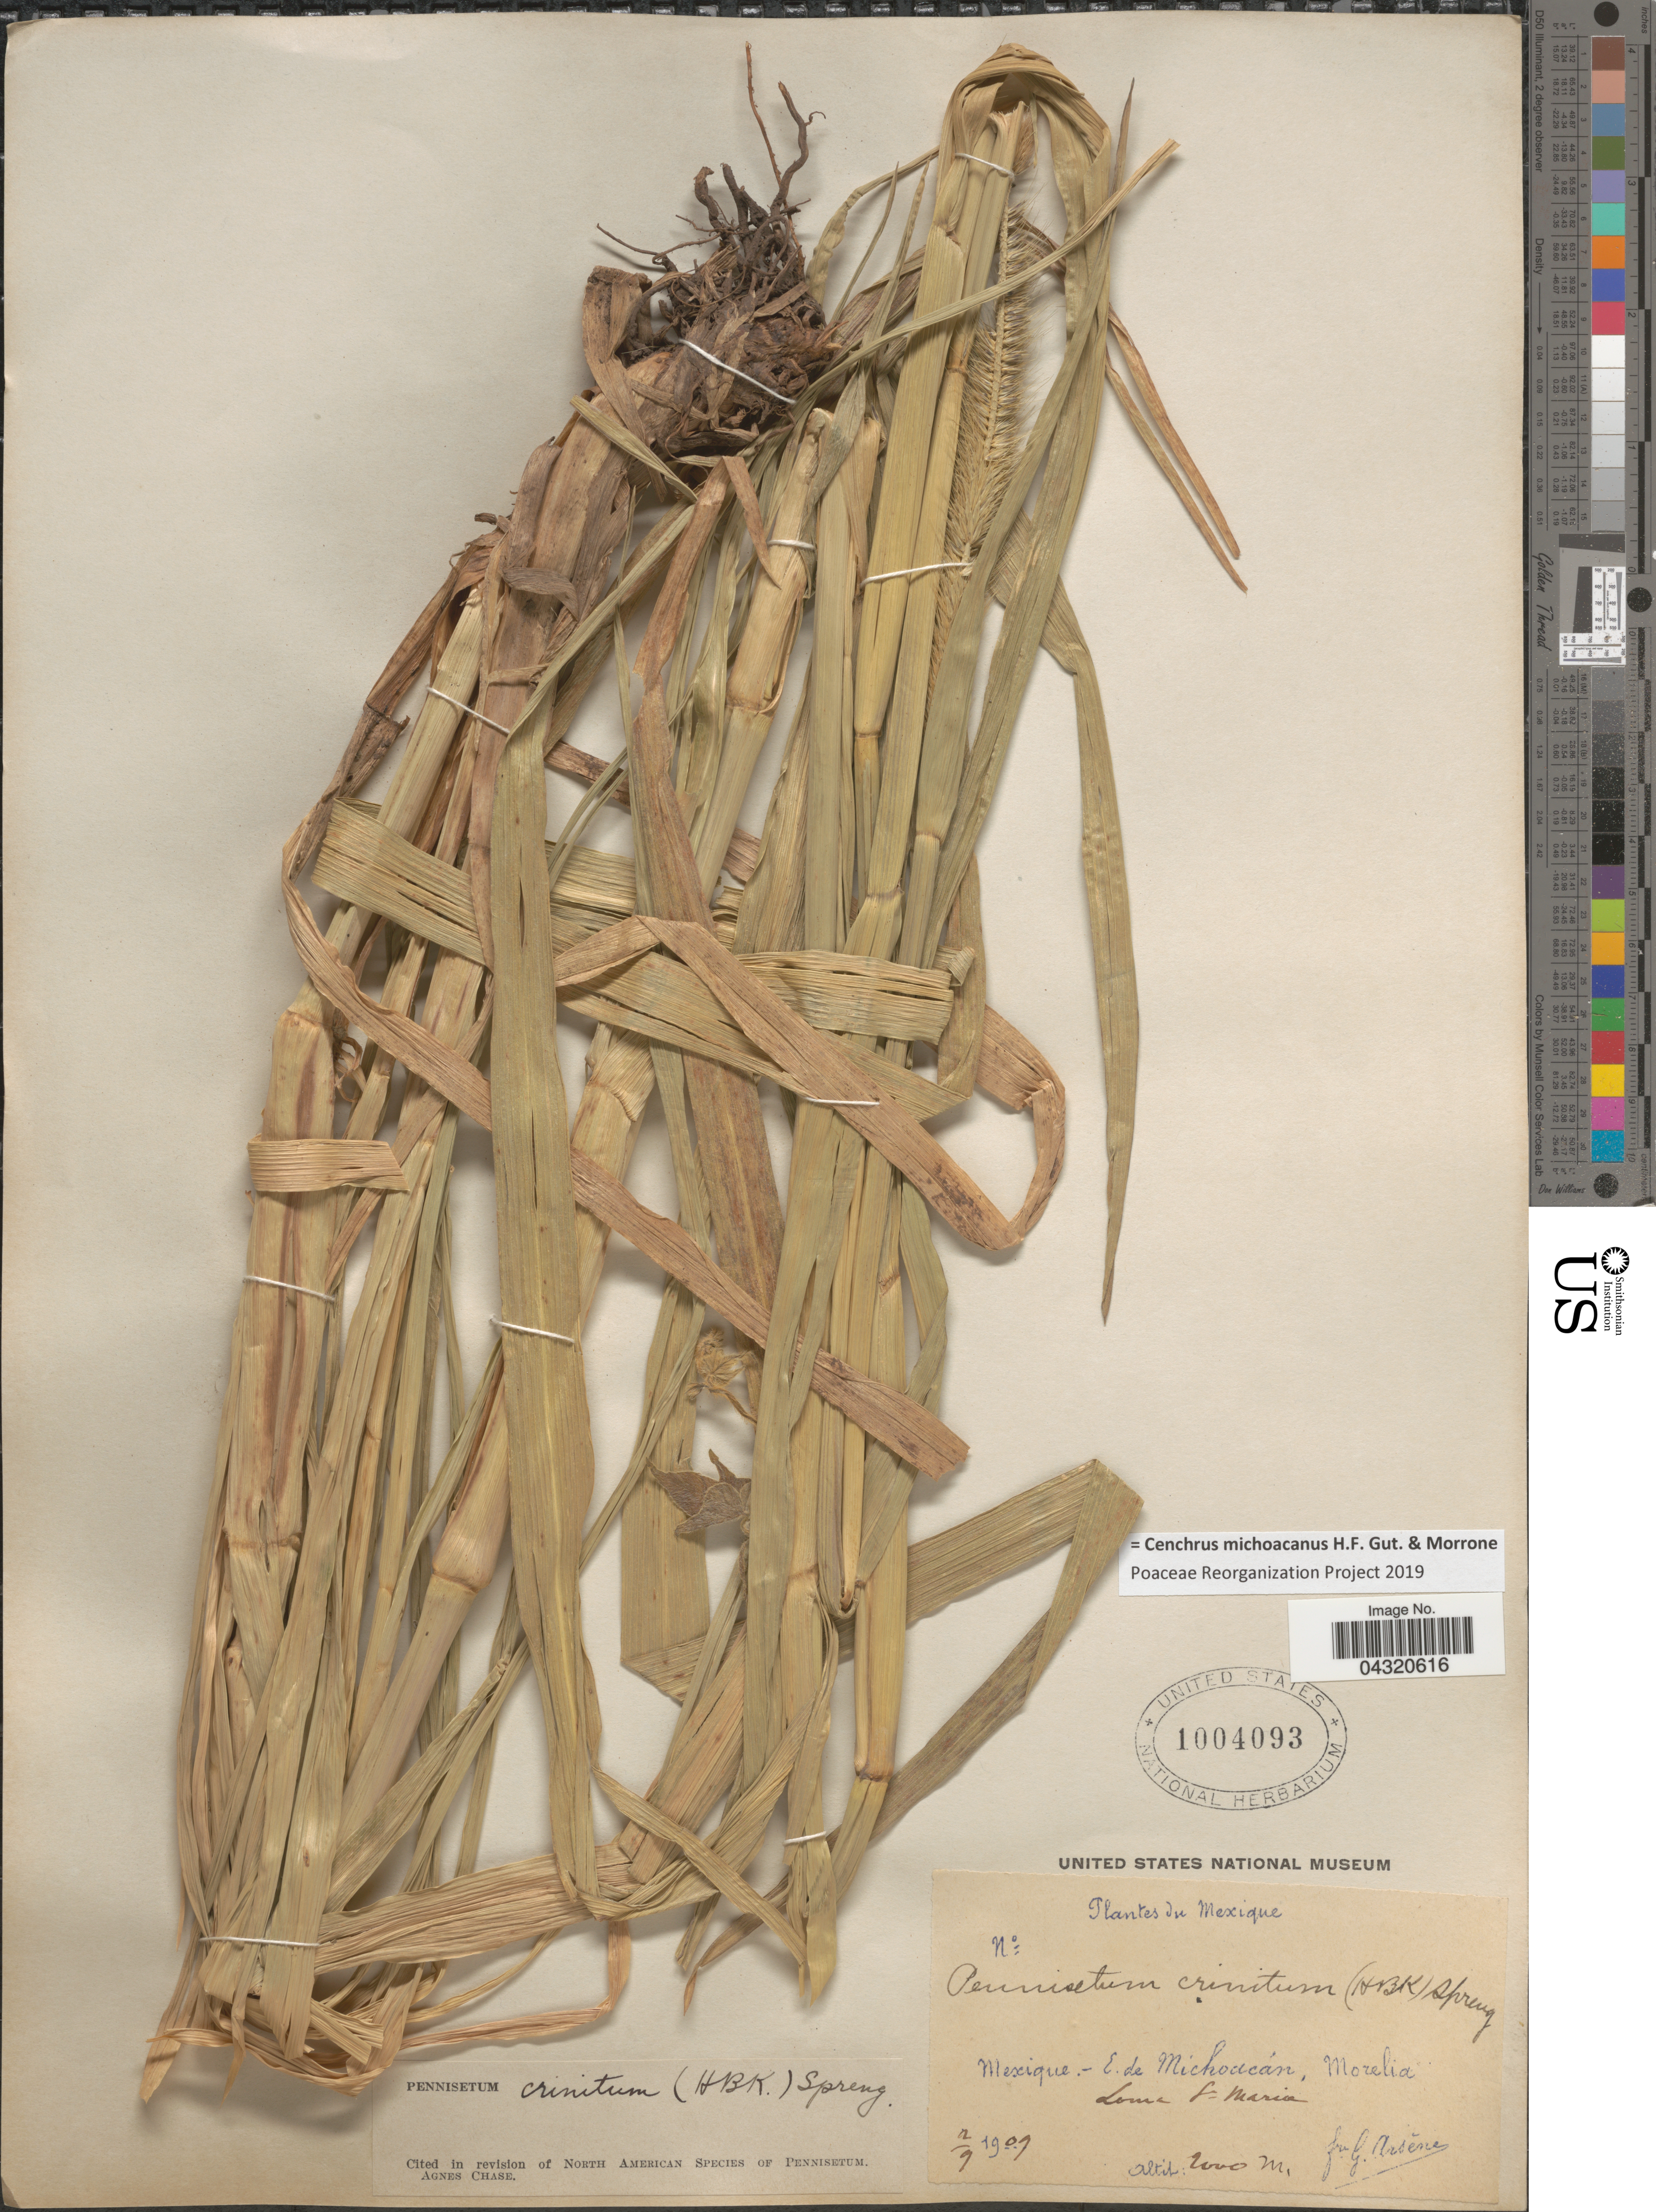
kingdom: Plantae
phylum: Tracheophyta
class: Liliopsida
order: Poales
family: Poaceae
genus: Cenchrus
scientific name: Cenchrus michoacanus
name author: H.F. Gut. & Morrone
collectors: Bro. G. Arsène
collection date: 1909-09-02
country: Mexico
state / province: Michoacán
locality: Morelia. Loma Sta Maria.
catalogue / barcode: US 1004093